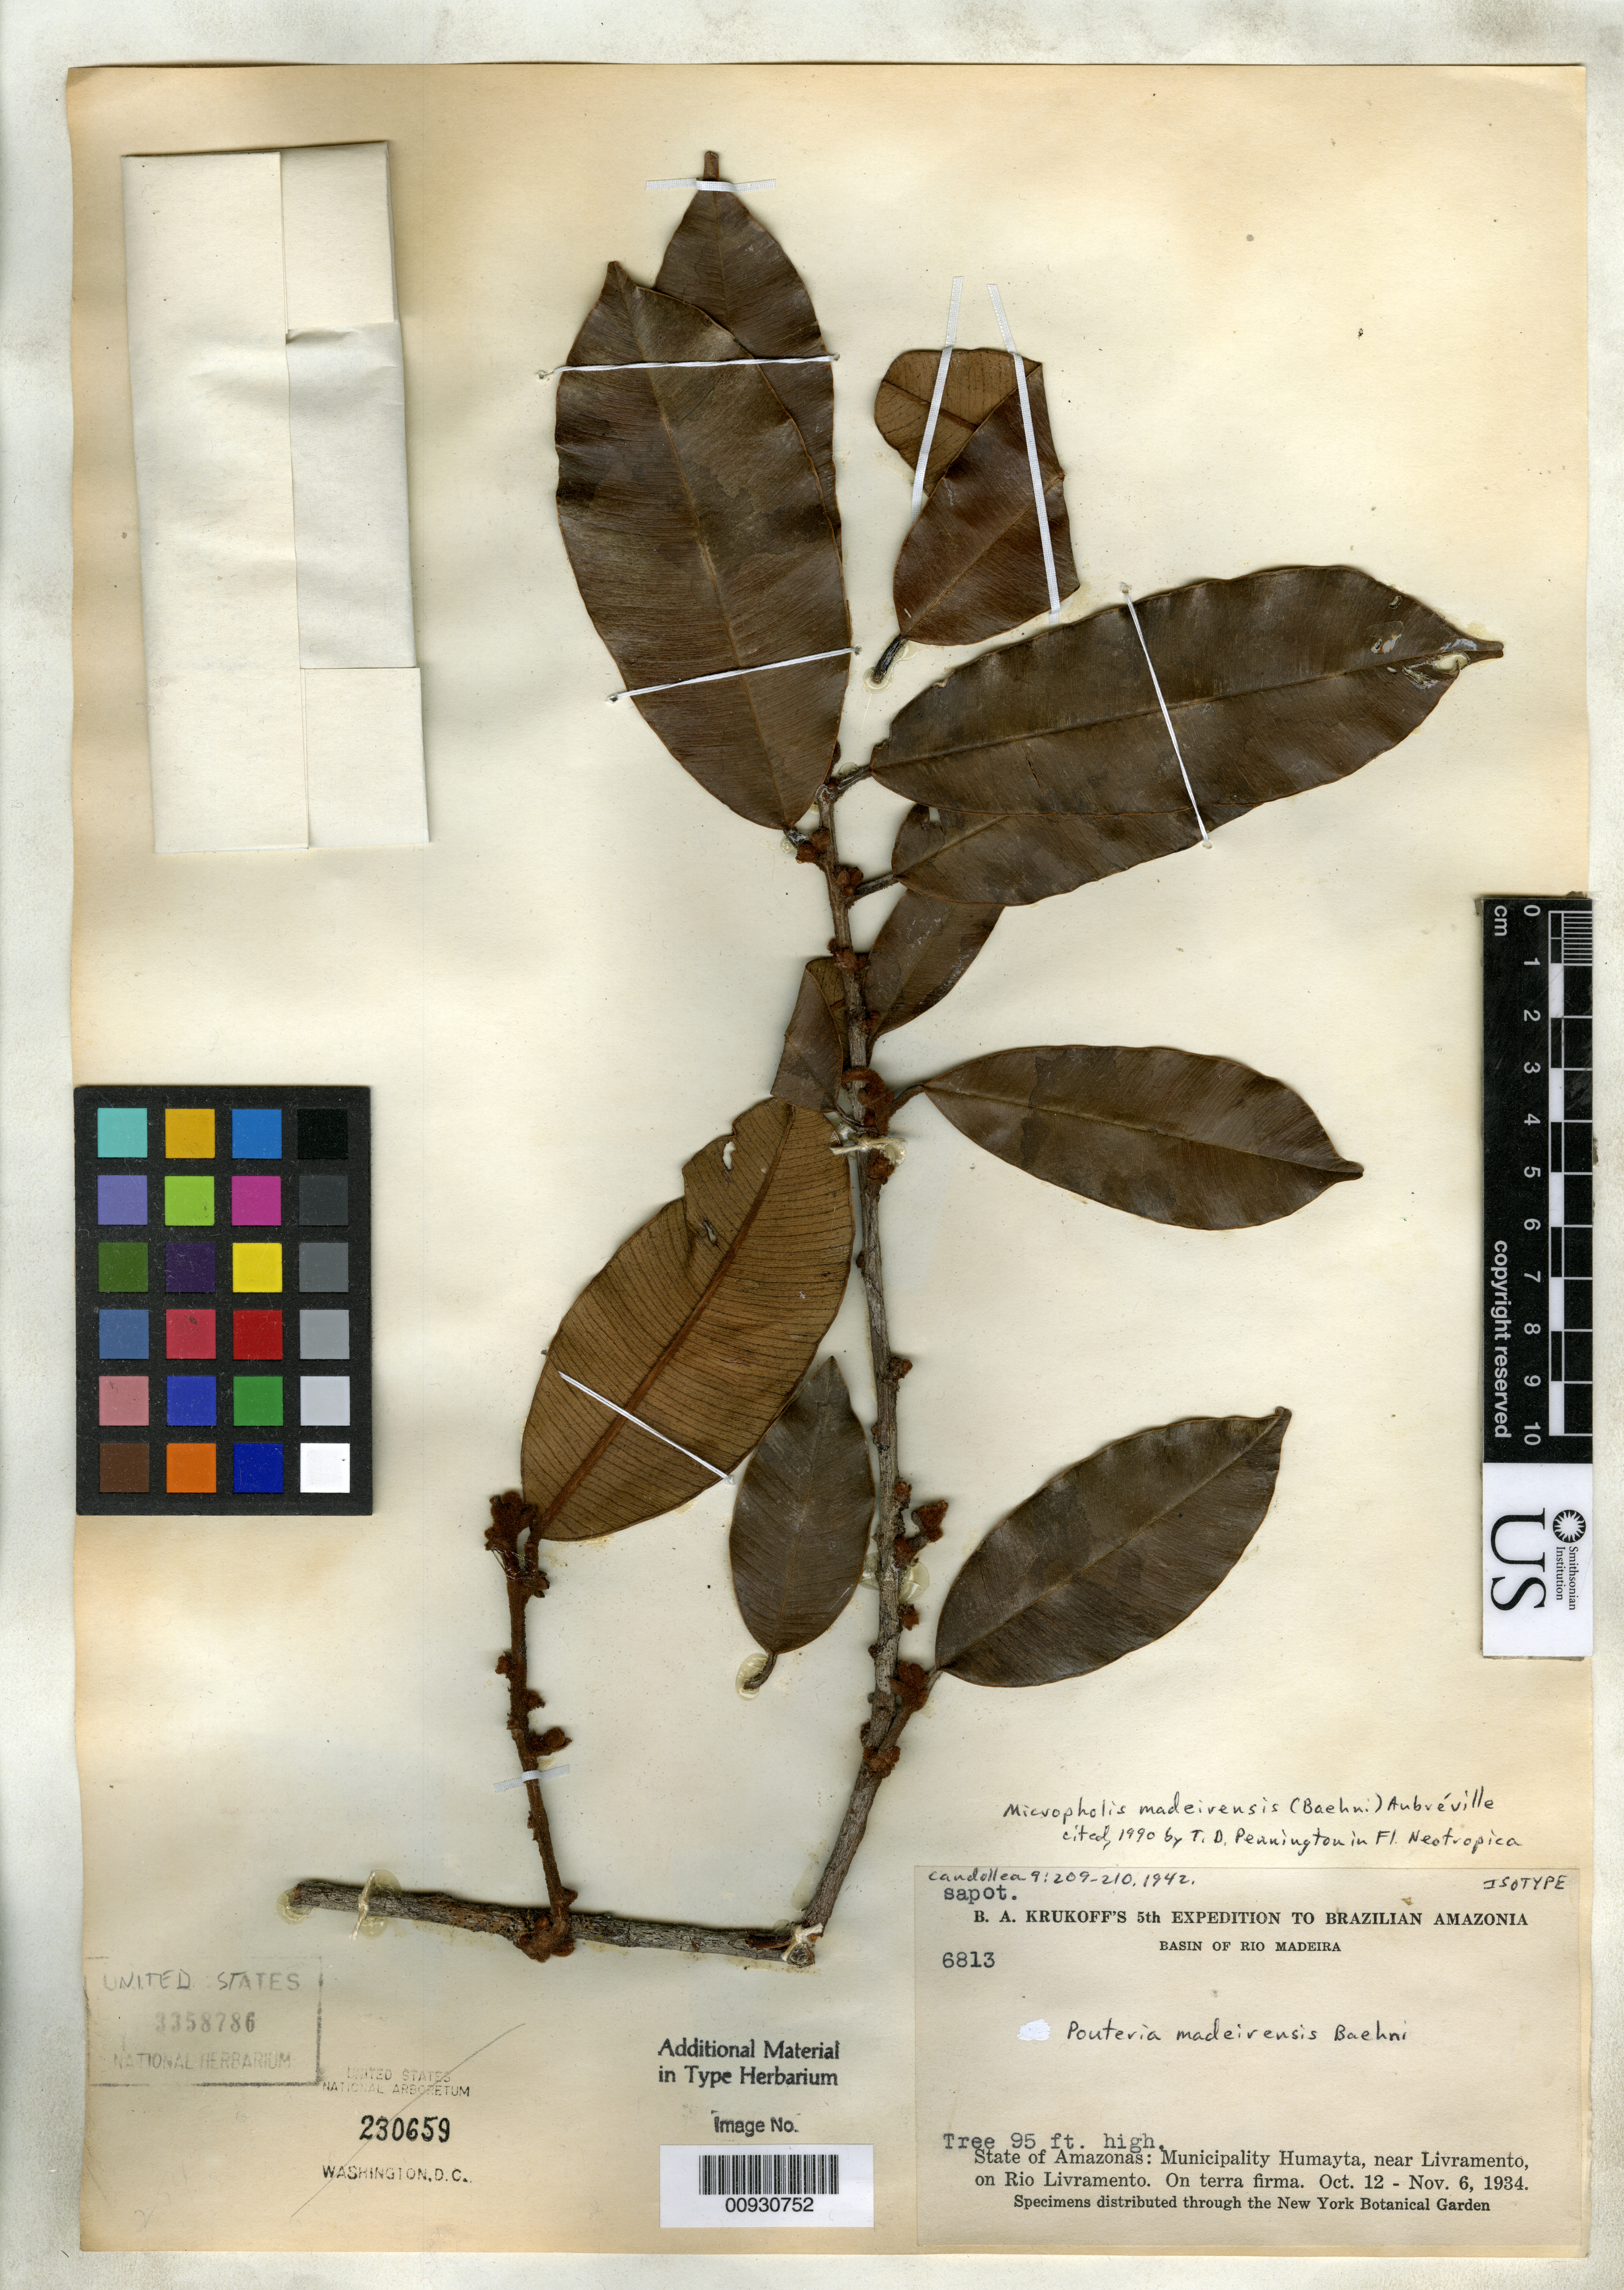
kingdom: Plantae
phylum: Tracheophyta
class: Magnoliopsida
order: Ericales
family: Sapotaceae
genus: Pouteria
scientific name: Pouteria madeirensis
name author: Baehni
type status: Isotype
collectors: B. A. Krukoff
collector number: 6813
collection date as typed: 12 Oct 1934 to 06 Nov 1934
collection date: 1934-10-12/1934-11-06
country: Brazil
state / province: Amazonas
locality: Humayta, near Livramento, on Río Livramento.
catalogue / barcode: US 3358786